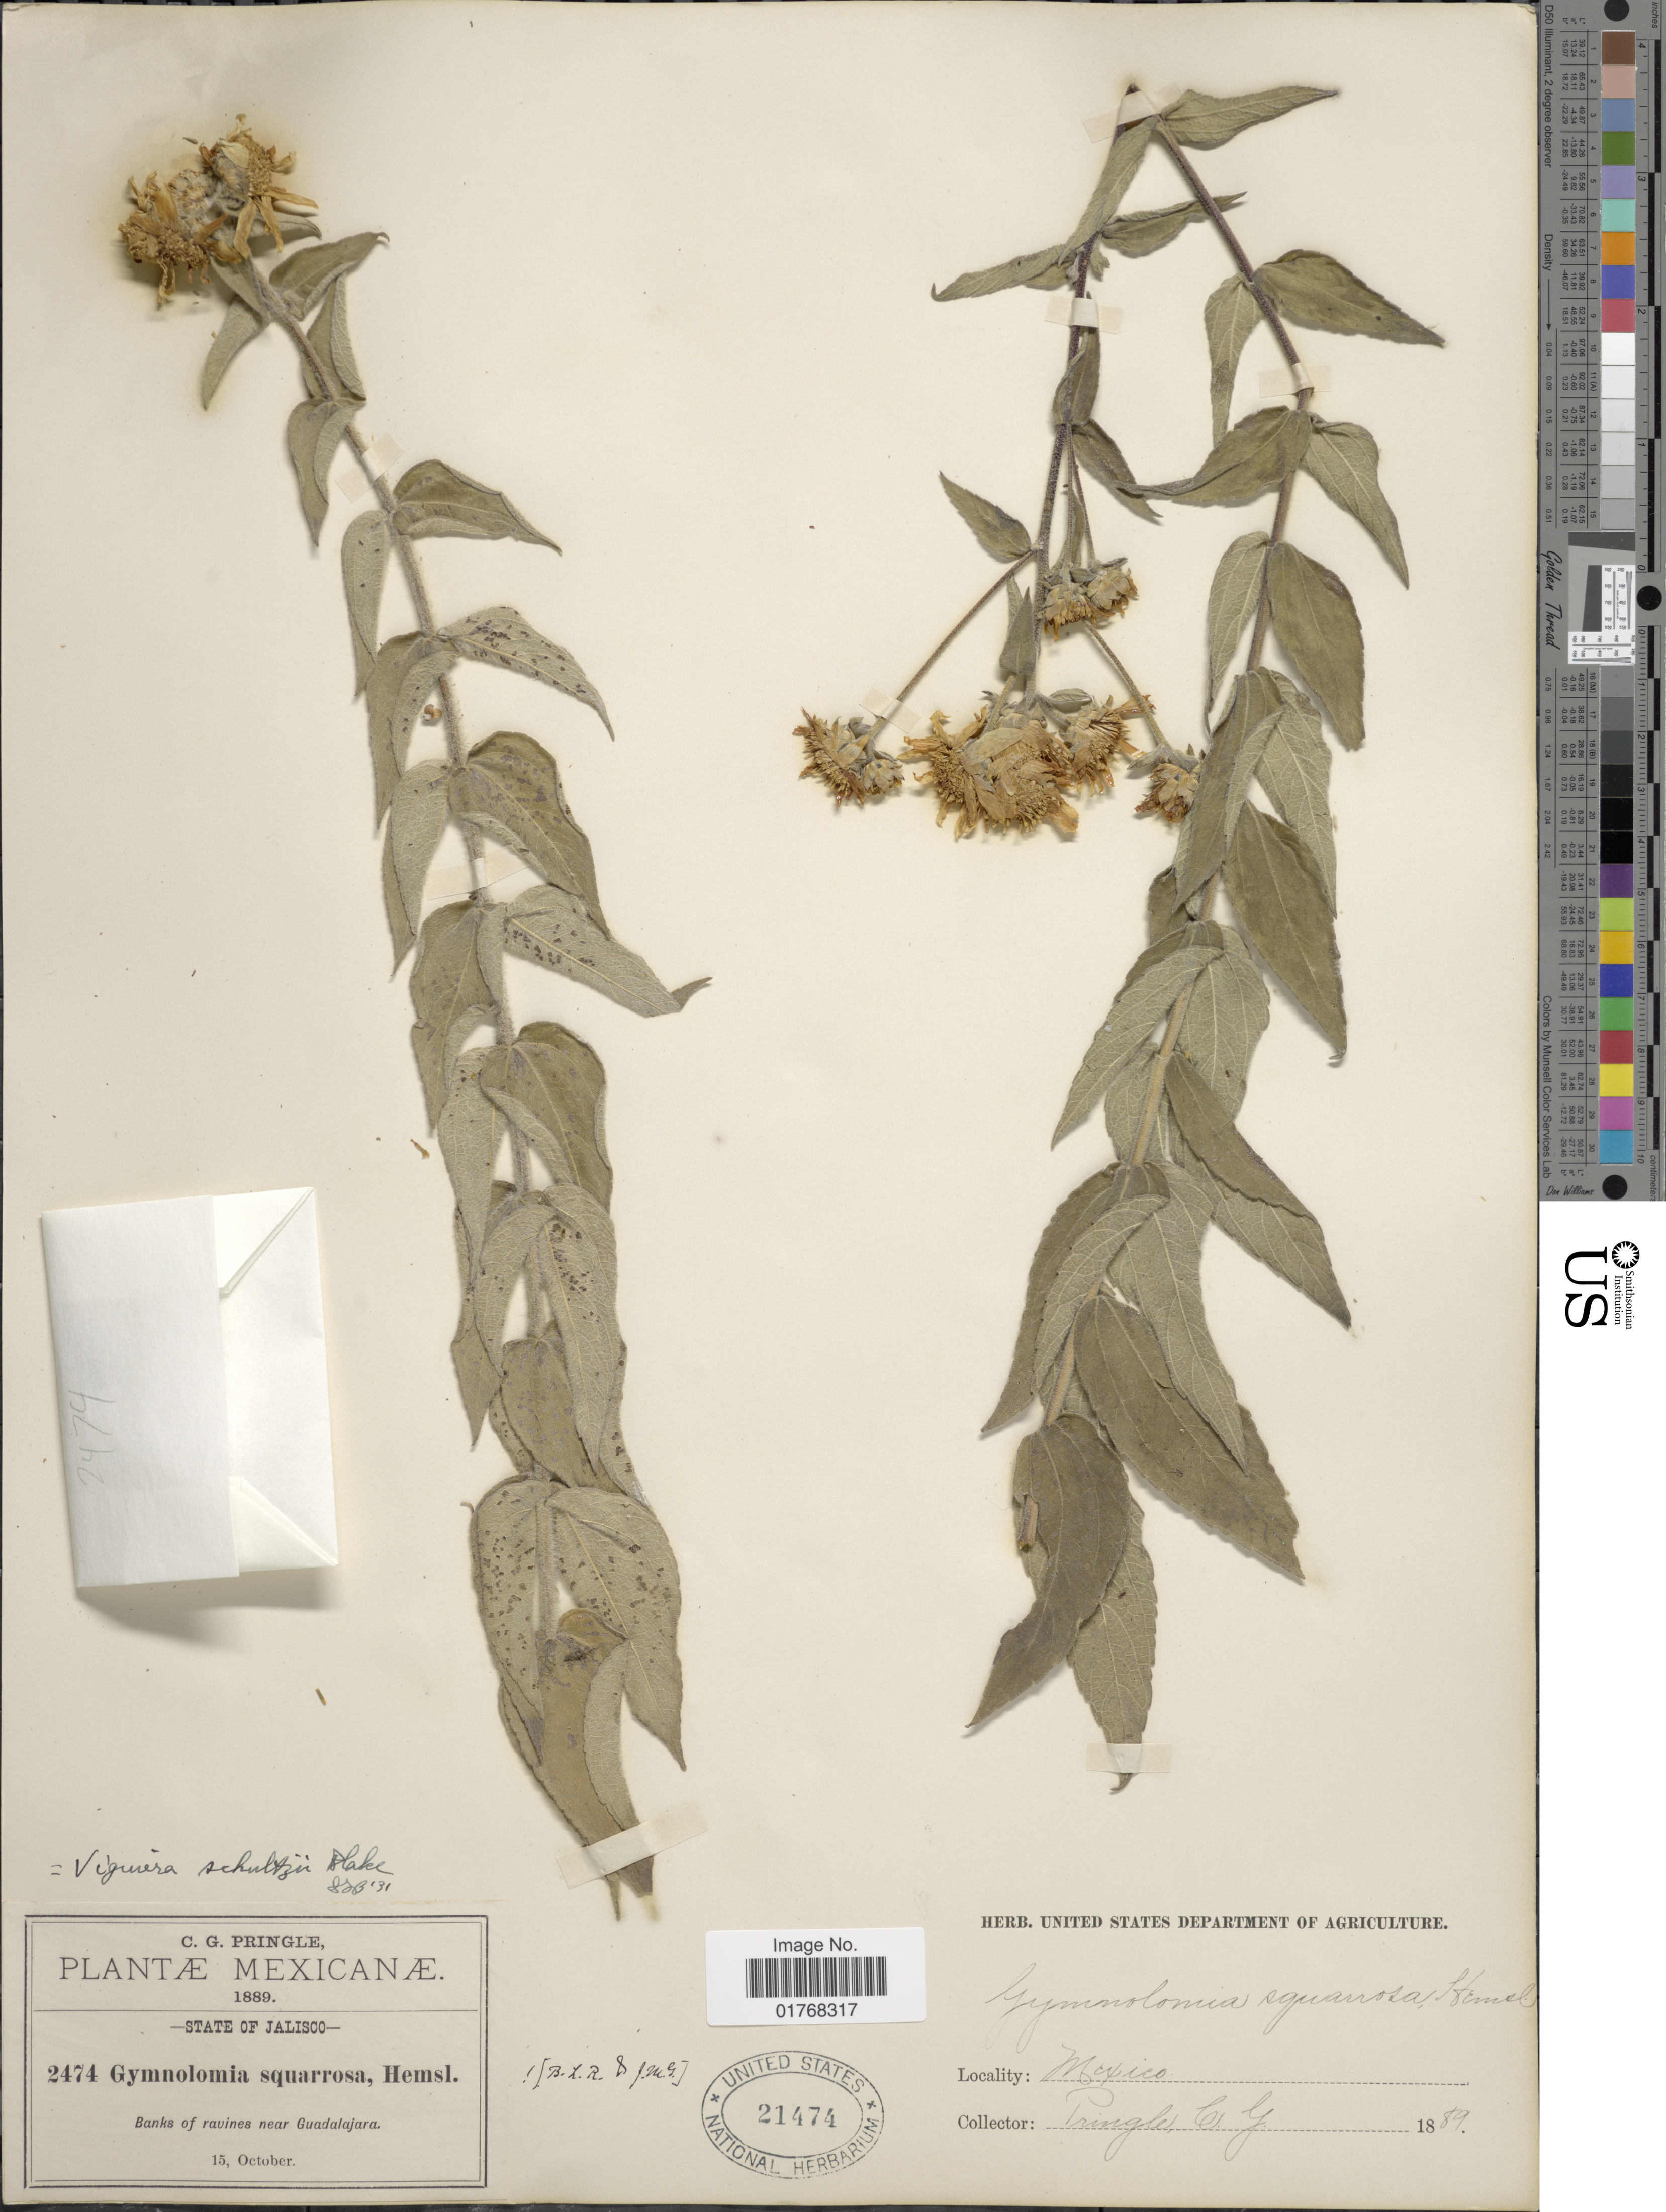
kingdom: Plantae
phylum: Tracheophyta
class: Magnoliopsida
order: Asterales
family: Asteraceae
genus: Viguiera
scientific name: Viguiera schultzii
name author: S.F. Blake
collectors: C. G. Pringle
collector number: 2474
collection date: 1889-10-15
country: Mexico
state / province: Jalisco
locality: Banks of ravines near Guadalajara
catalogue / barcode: US 21474